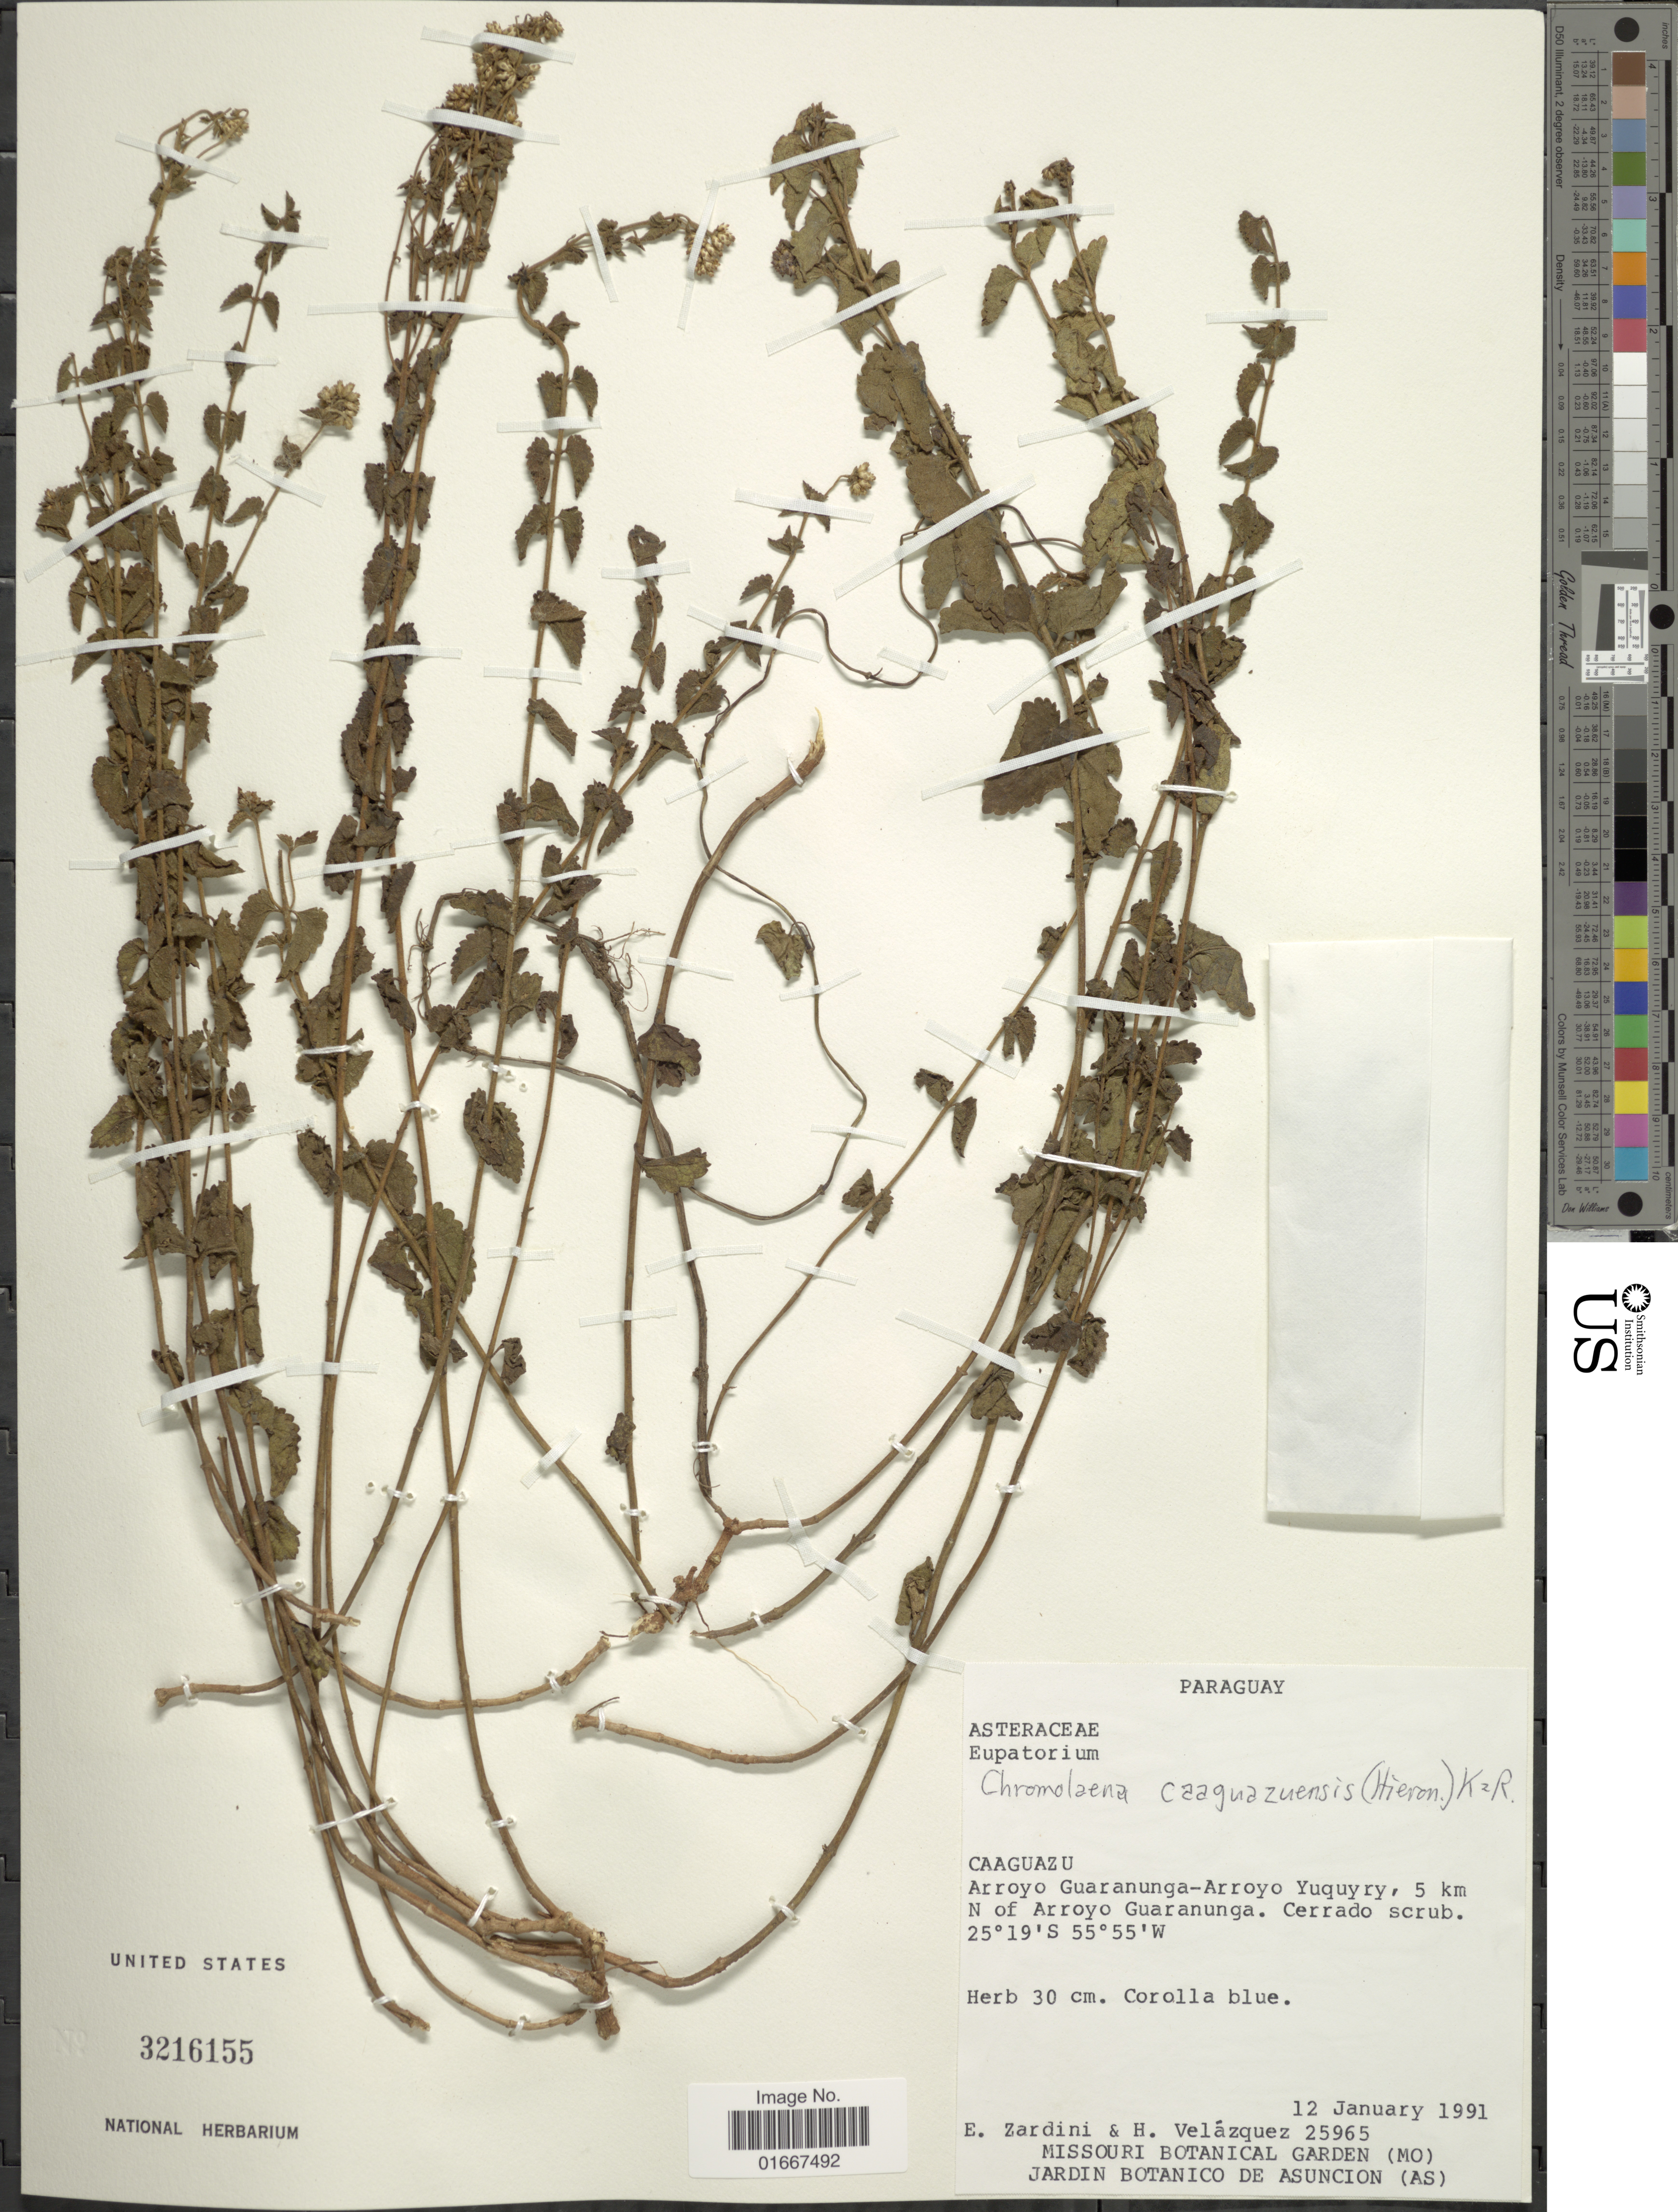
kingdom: Plantae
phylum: Tracheophyta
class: Magnoliopsida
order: Asterales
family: Asteraceae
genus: Chromolaena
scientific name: Chromolaena caaguazuensis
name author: (Hieron.) R.M. King & H. Rob.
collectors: E. M. Zardini & U. Velazquez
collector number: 25965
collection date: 1991-01-12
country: Paraguay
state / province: Caaguazu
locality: Arroyo Guaranunga-Arroyo Yuquyry, 5 km N of Arroyo Guaranunga. Cerrado scrub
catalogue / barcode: US 3216155